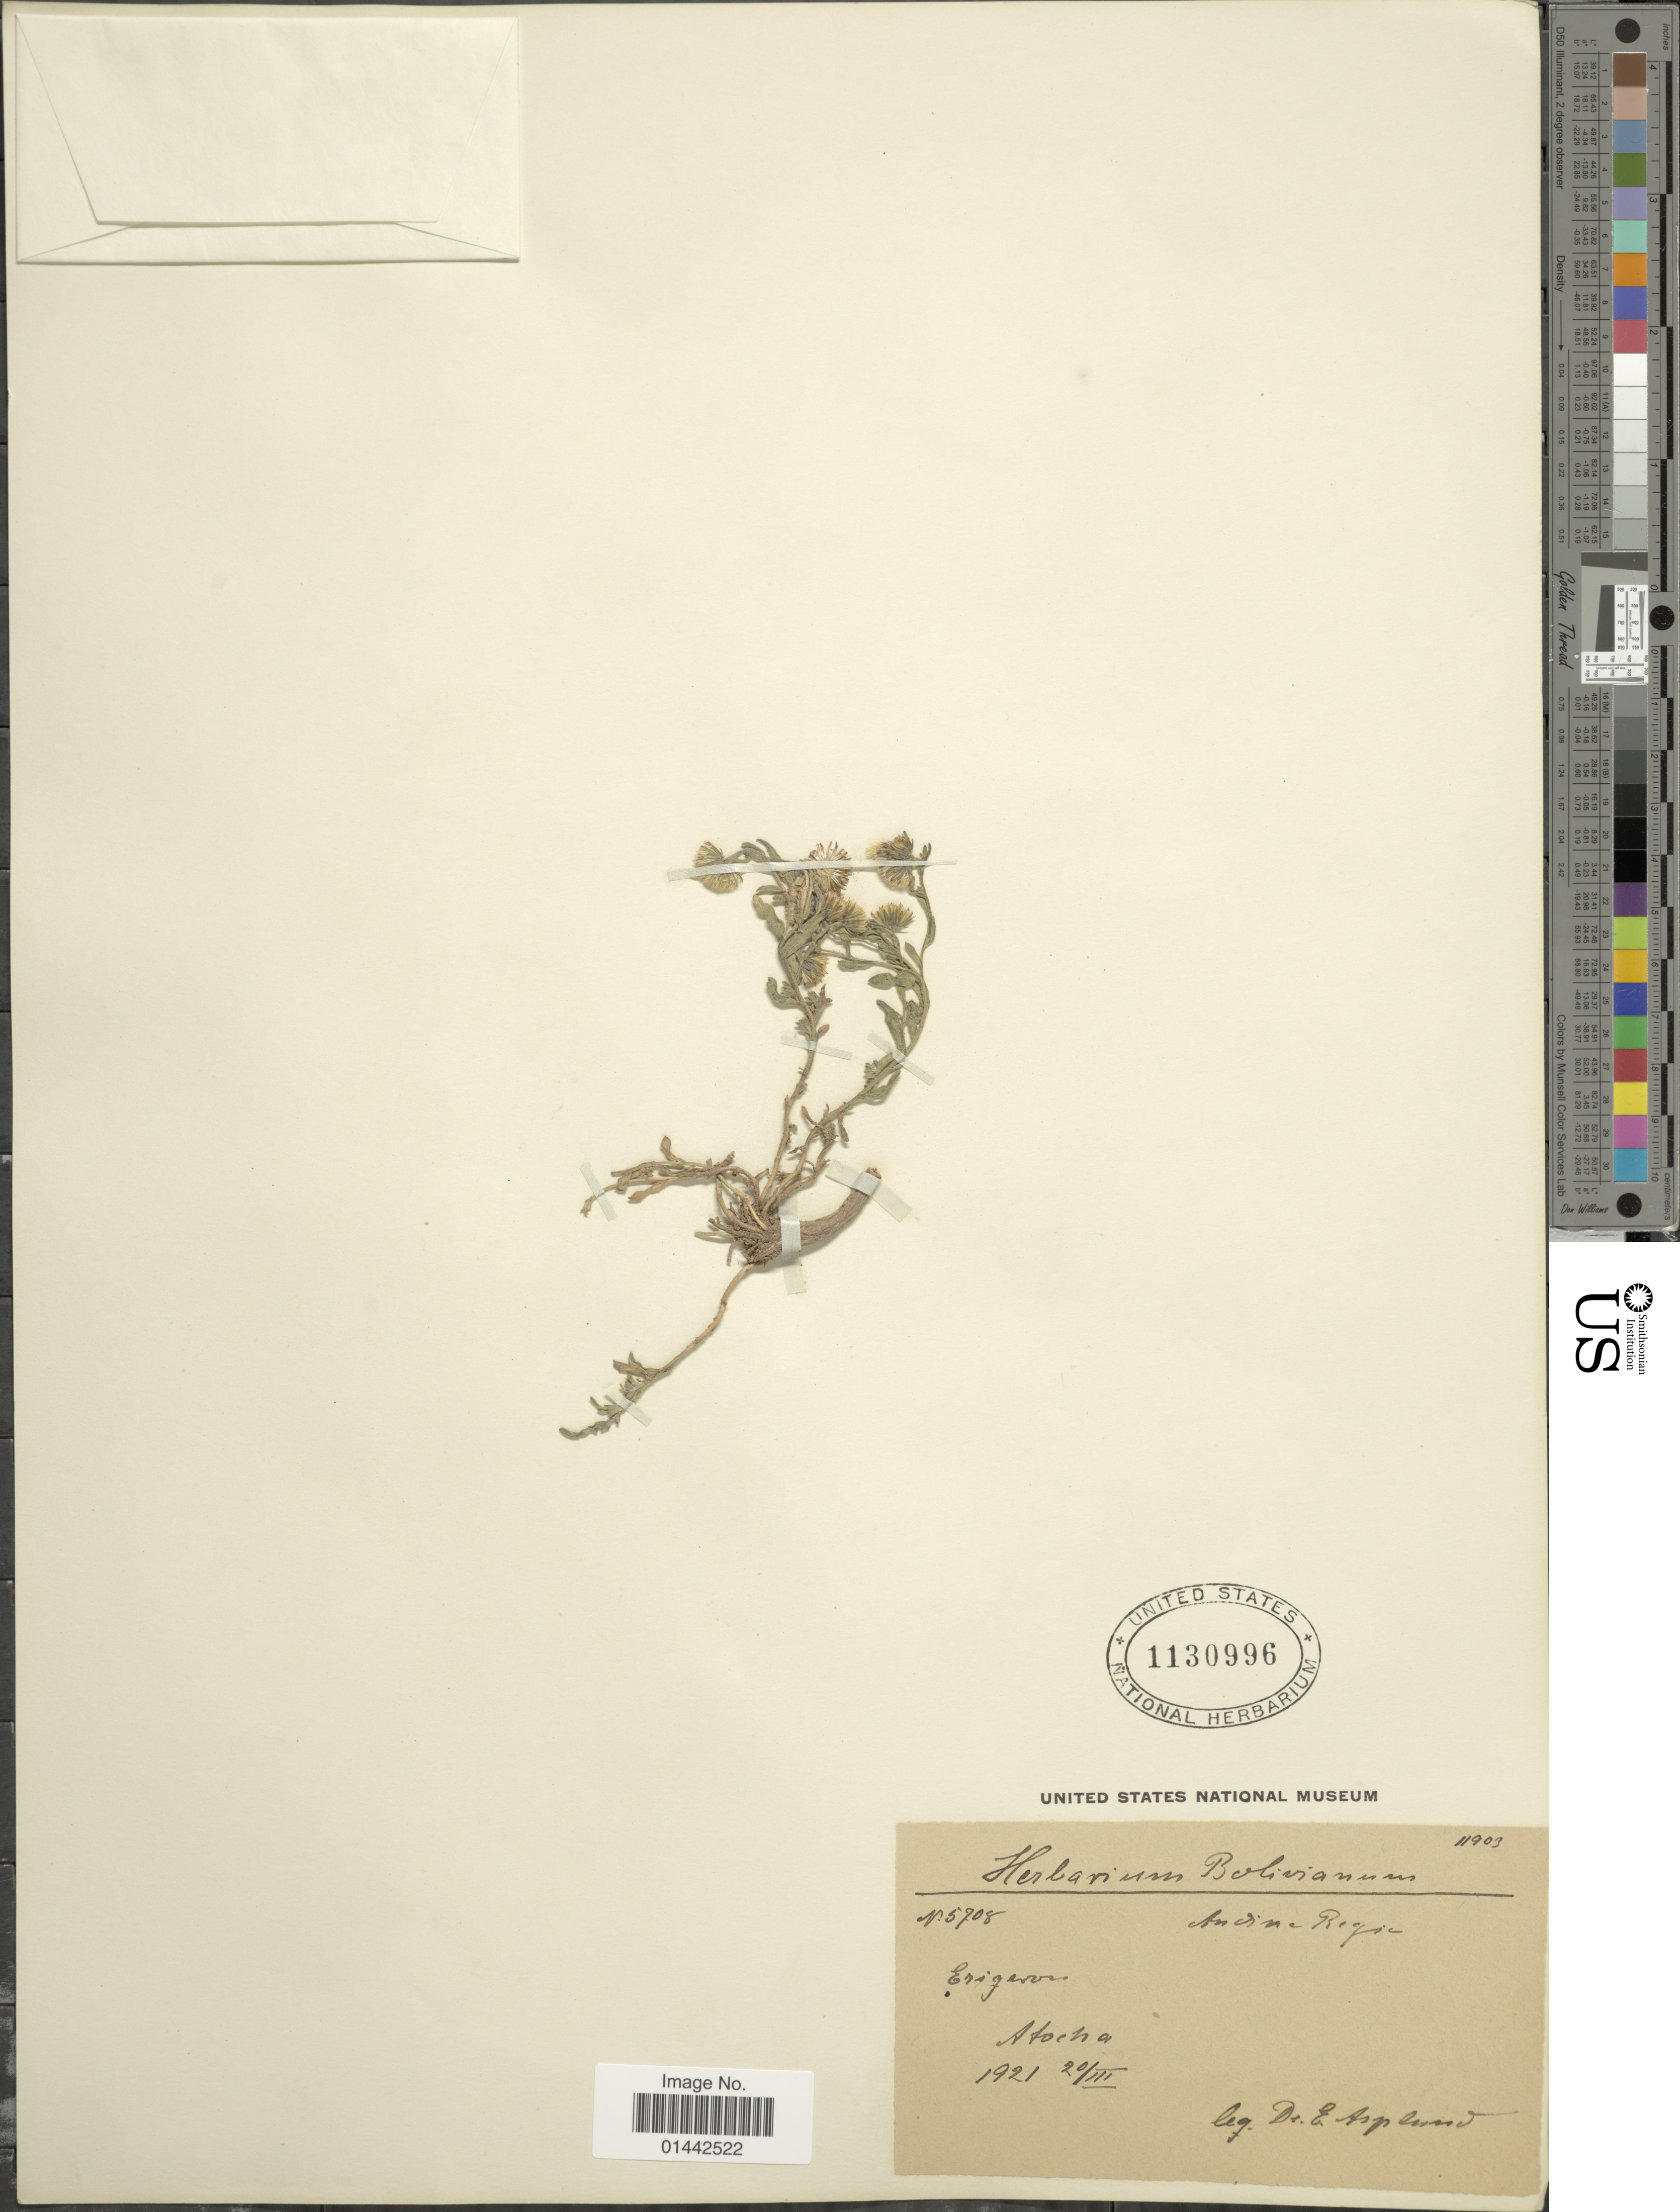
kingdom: Plantae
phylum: Tracheophyta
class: Magnoliopsida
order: Asterales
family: Asteraceae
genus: Erigeron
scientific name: Erigeron sp.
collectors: E. Asplund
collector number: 5708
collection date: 1921-03-20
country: Bolivia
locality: Atocha, andina region.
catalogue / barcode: US 1130996